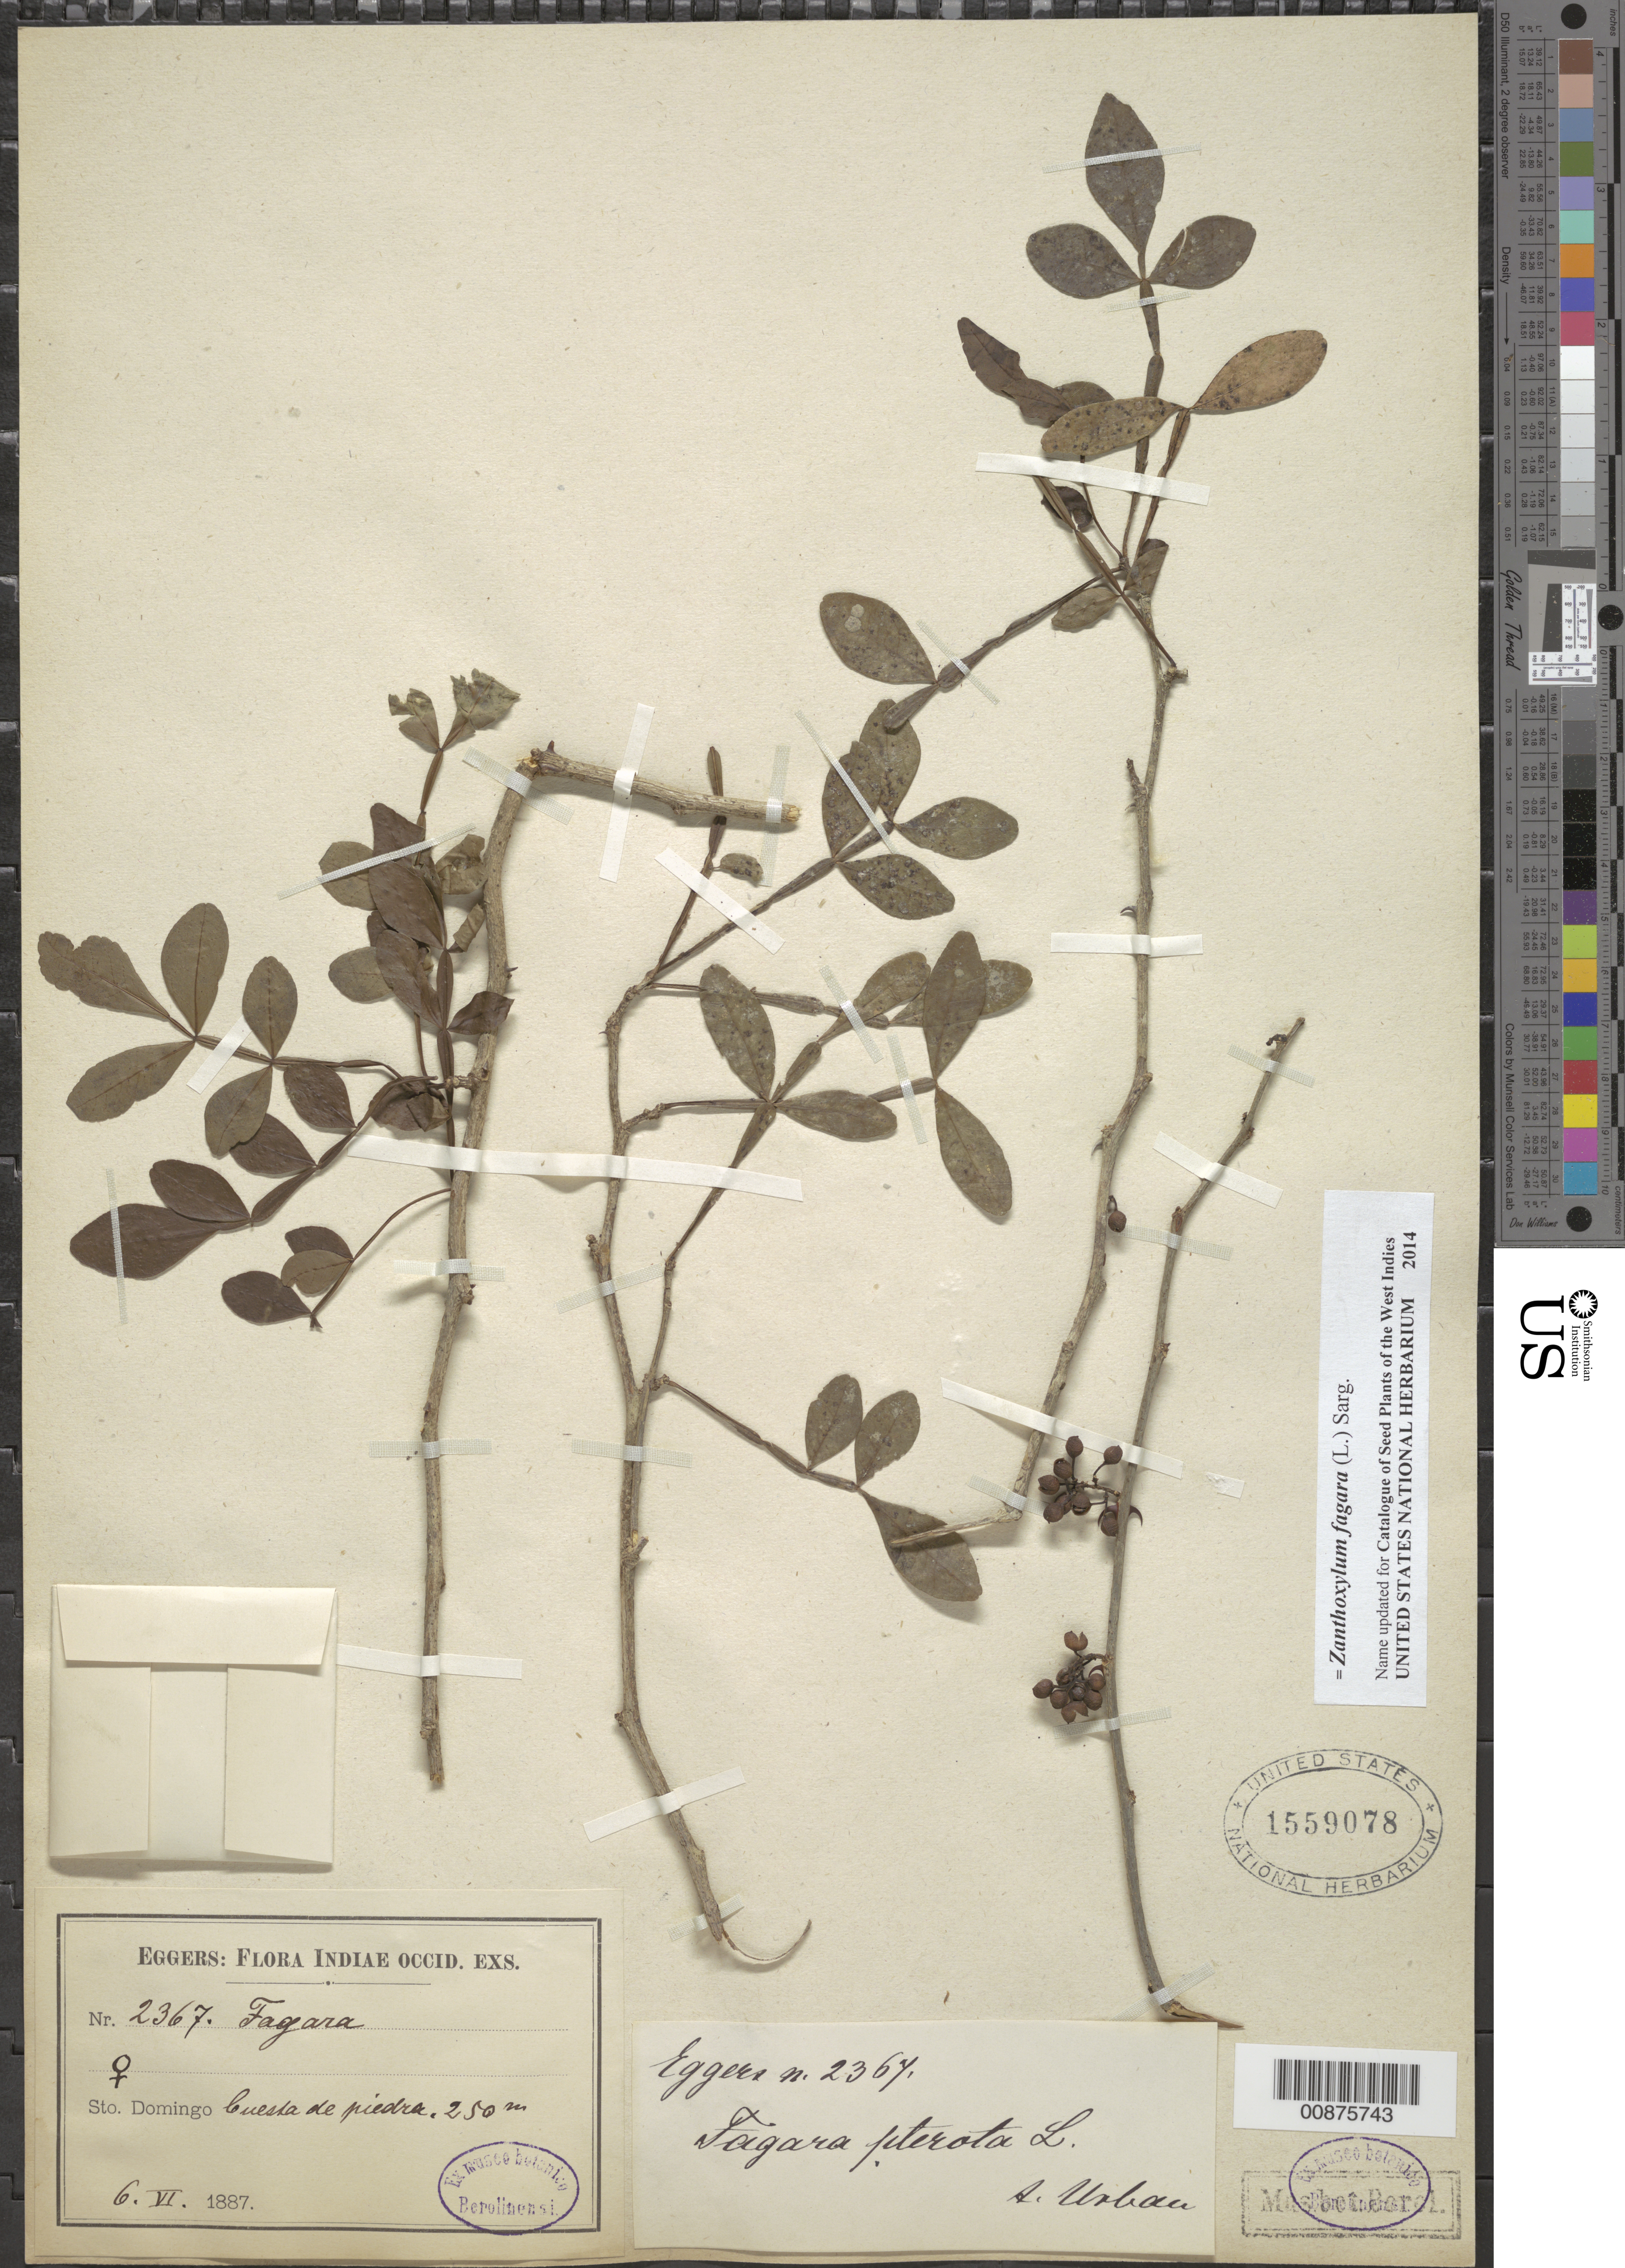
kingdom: Plantae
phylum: Tracheophyta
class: Magnoliopsida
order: Sapindales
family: Rutaceae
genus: Zanthoxylum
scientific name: Zanthoxylum fagara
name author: (L.) Sarg.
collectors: H. F. A. von Eggers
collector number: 2367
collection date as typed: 06 Jun 1887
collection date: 1887-06-06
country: Dominican Republic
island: Hispaniola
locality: Cuesta de Piedra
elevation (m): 250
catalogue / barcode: US 1559078